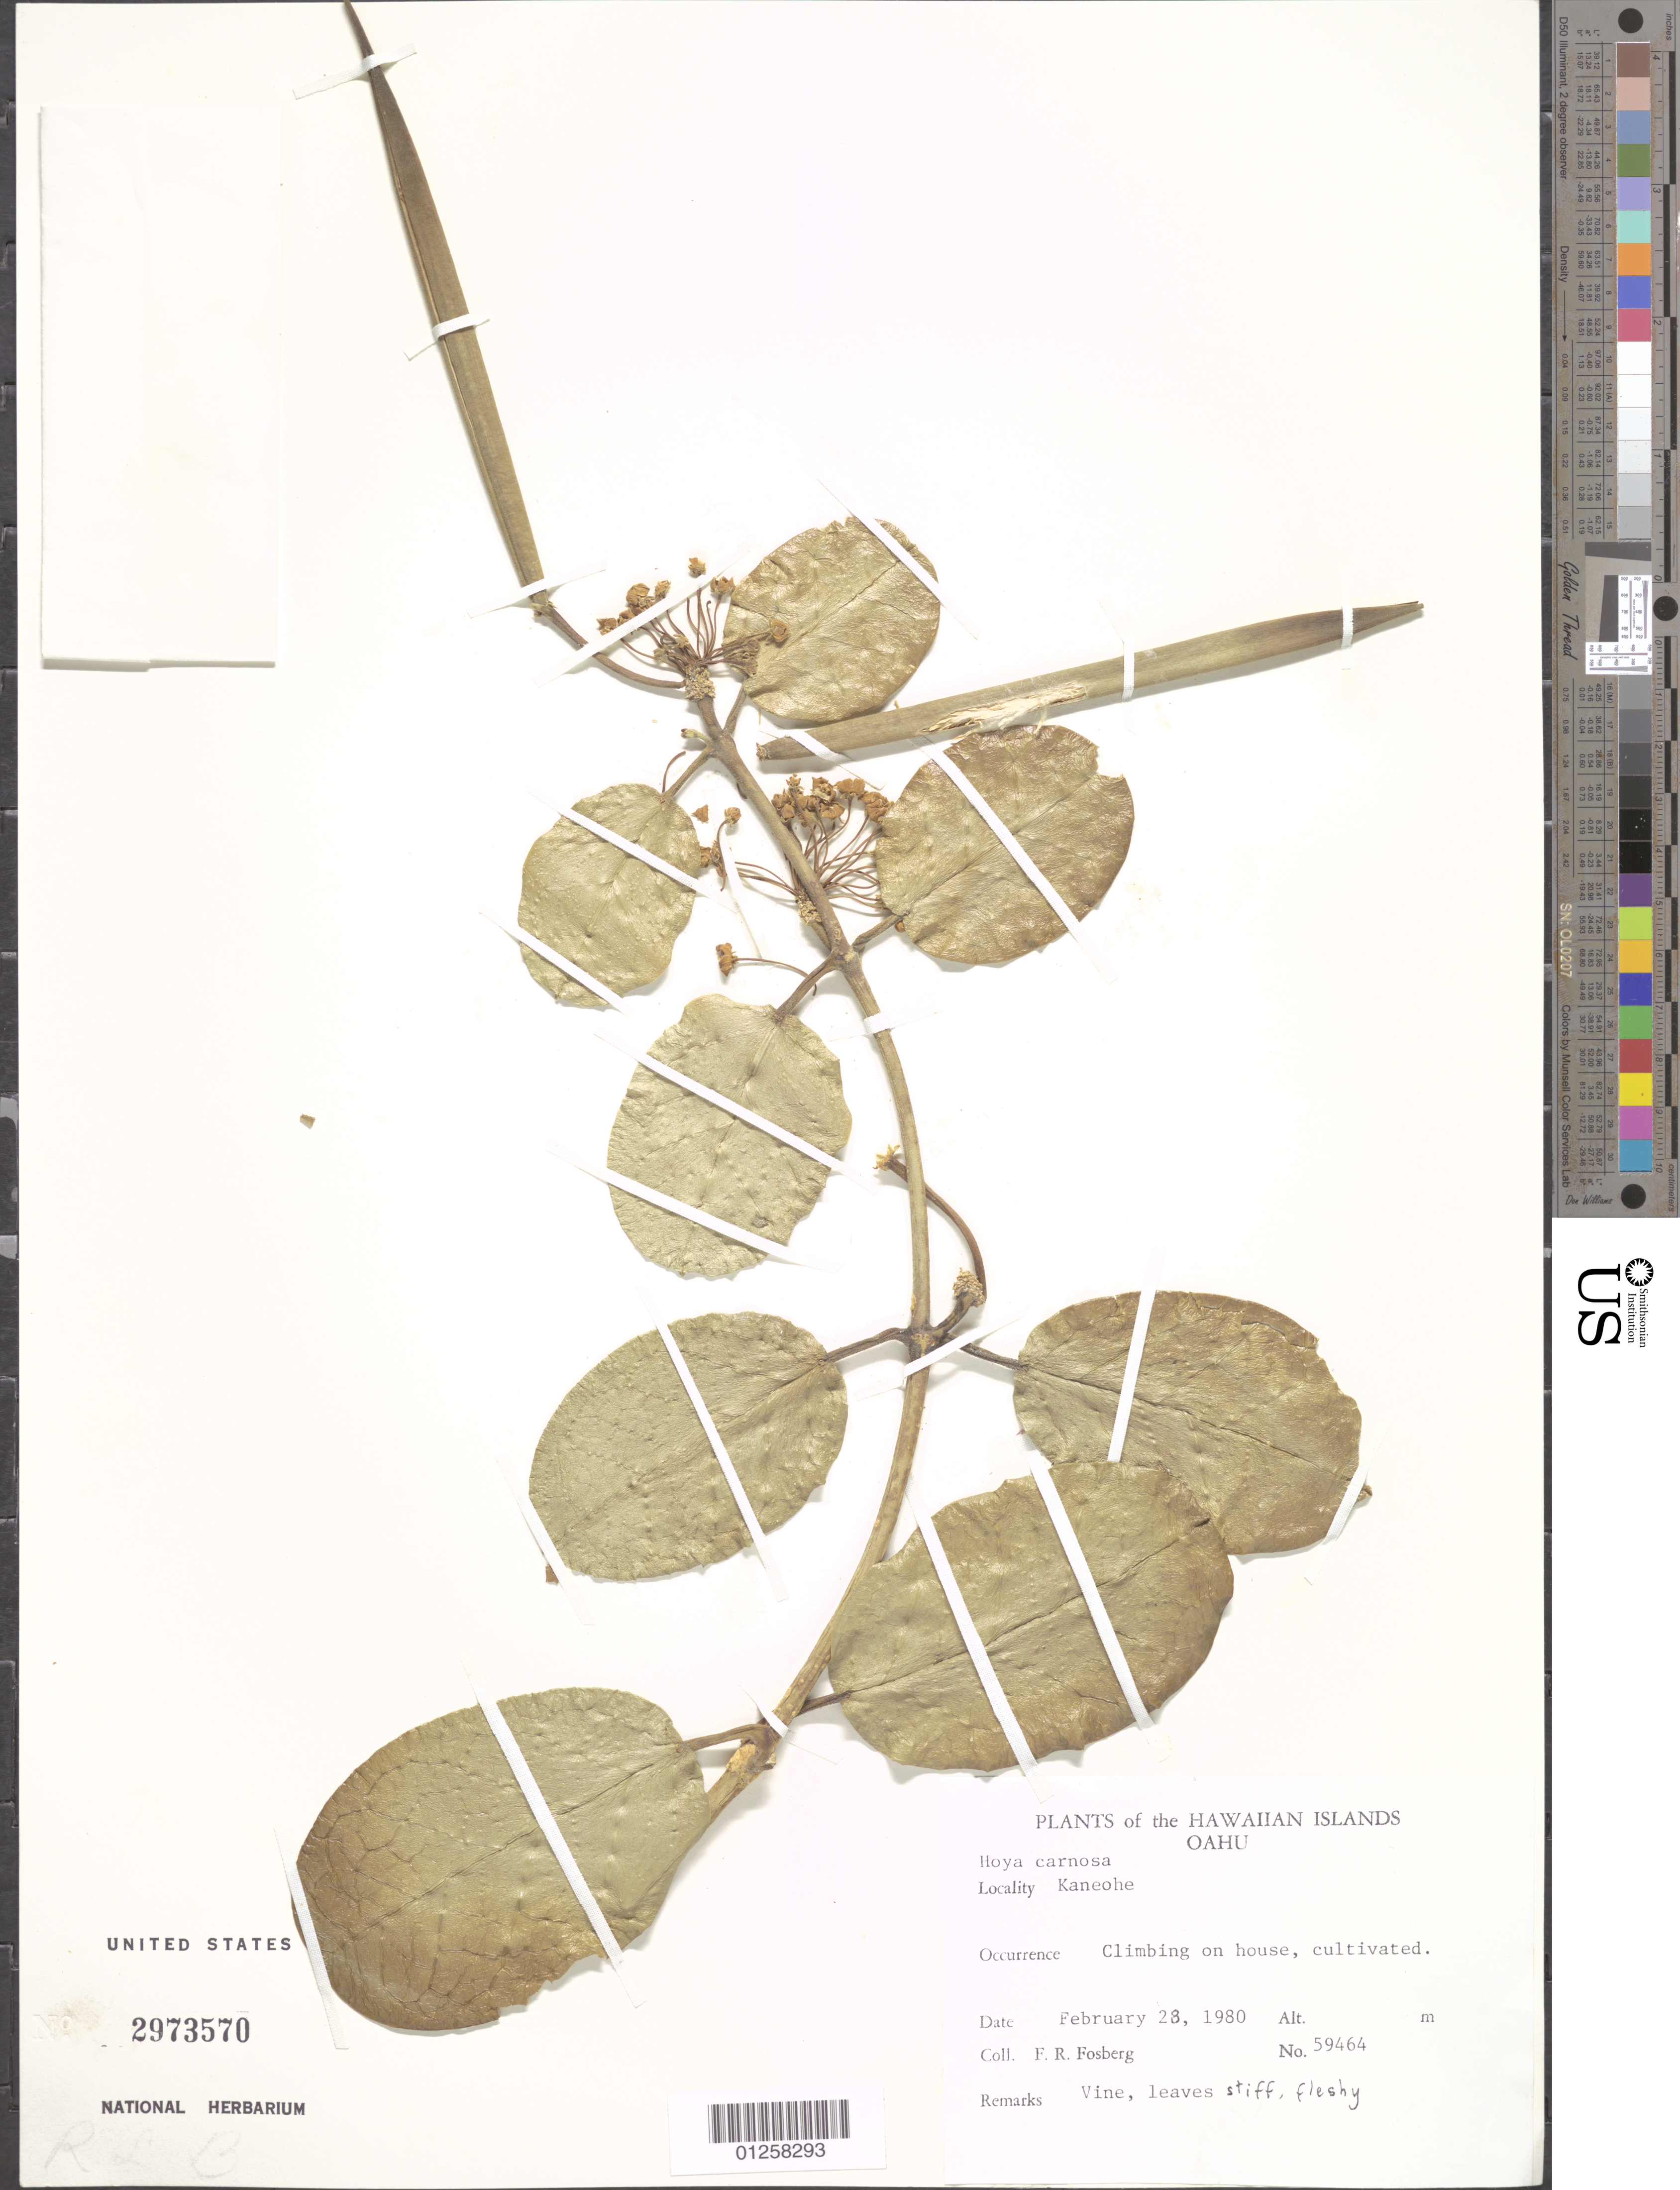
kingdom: Plantae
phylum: Tracheophyta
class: Magnoliopsida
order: Gentianales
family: Apocynaceae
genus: Hoya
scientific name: Hoya carnosa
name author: (L. f.) R. Br.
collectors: F. R. Fosberg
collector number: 59464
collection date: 1980-02-28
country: United States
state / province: Hawaii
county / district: Honolulu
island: Oahu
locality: Kaneohe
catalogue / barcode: US 3403793